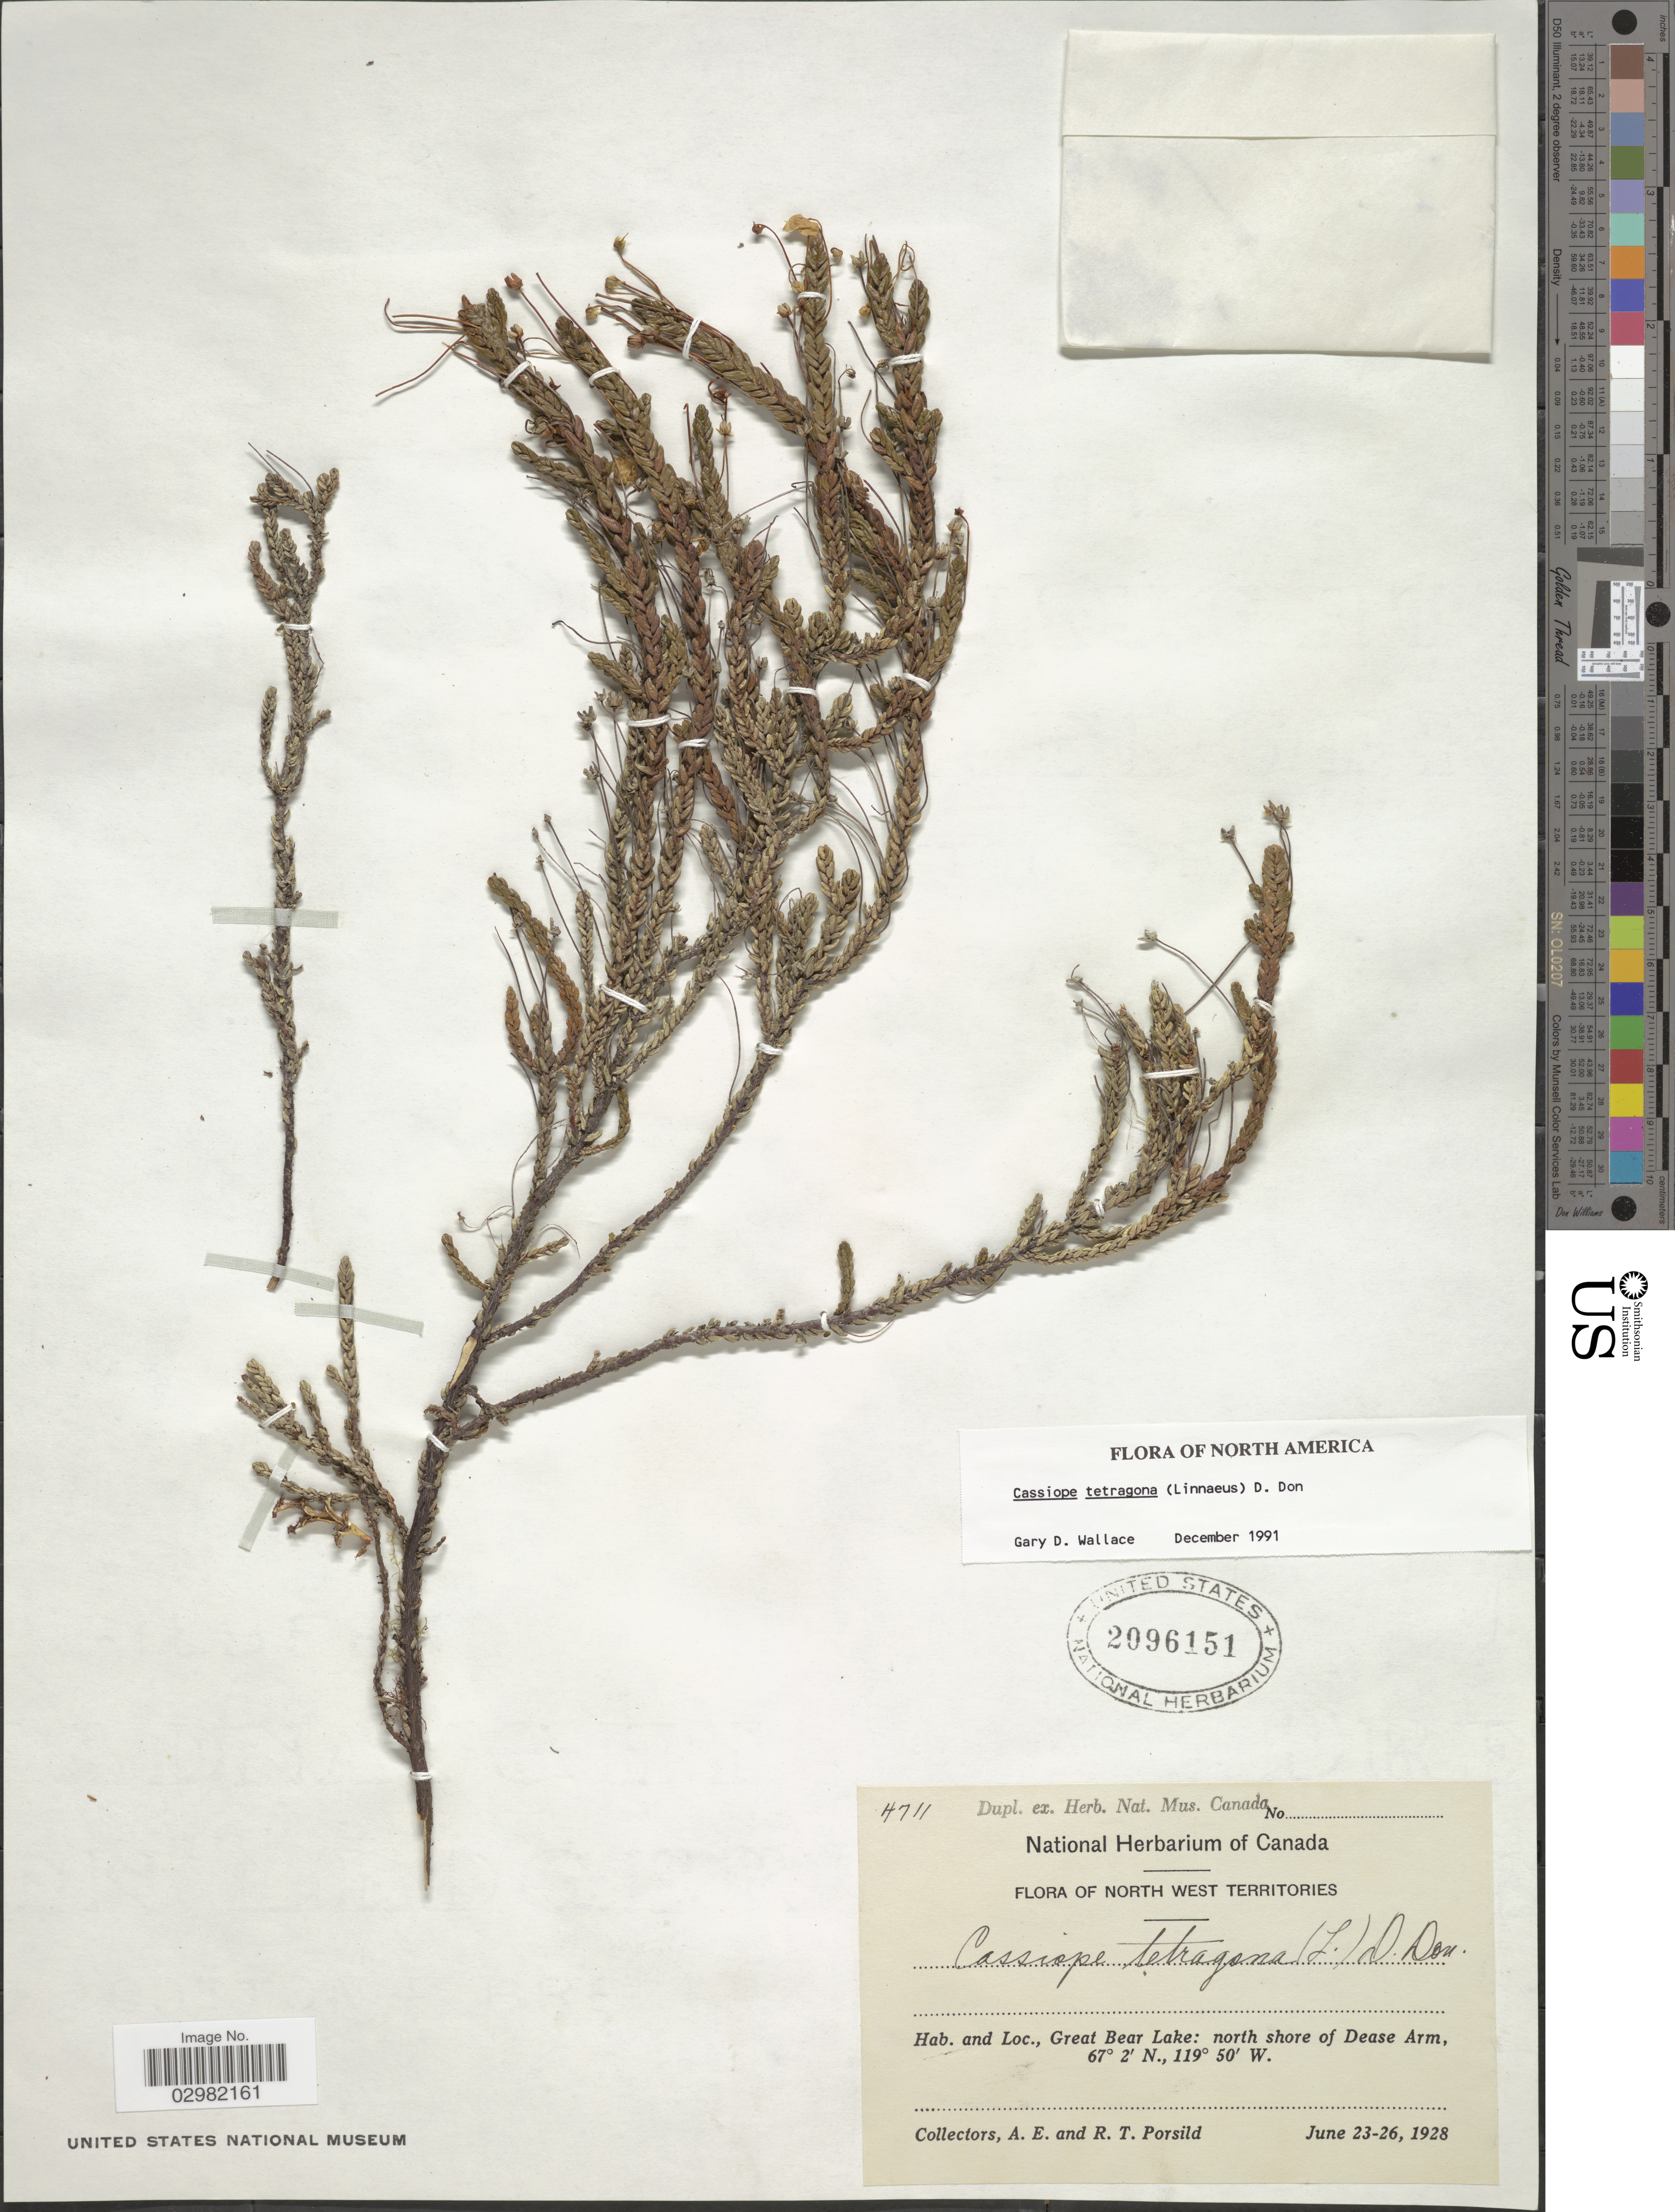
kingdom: Plantae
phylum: Tracheophyta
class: Magnoliopsida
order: Ericales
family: Ericaceae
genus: Cassiope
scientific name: Cassiope tetragona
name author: (L.) D. Don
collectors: A. E. Porsild & R. T. Porsild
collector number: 4711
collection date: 1928-06-23/1928-06-26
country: Canada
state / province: Northwest Territories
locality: Great Bear Lake: north shore of Dease Arm.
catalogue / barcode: US 2096151